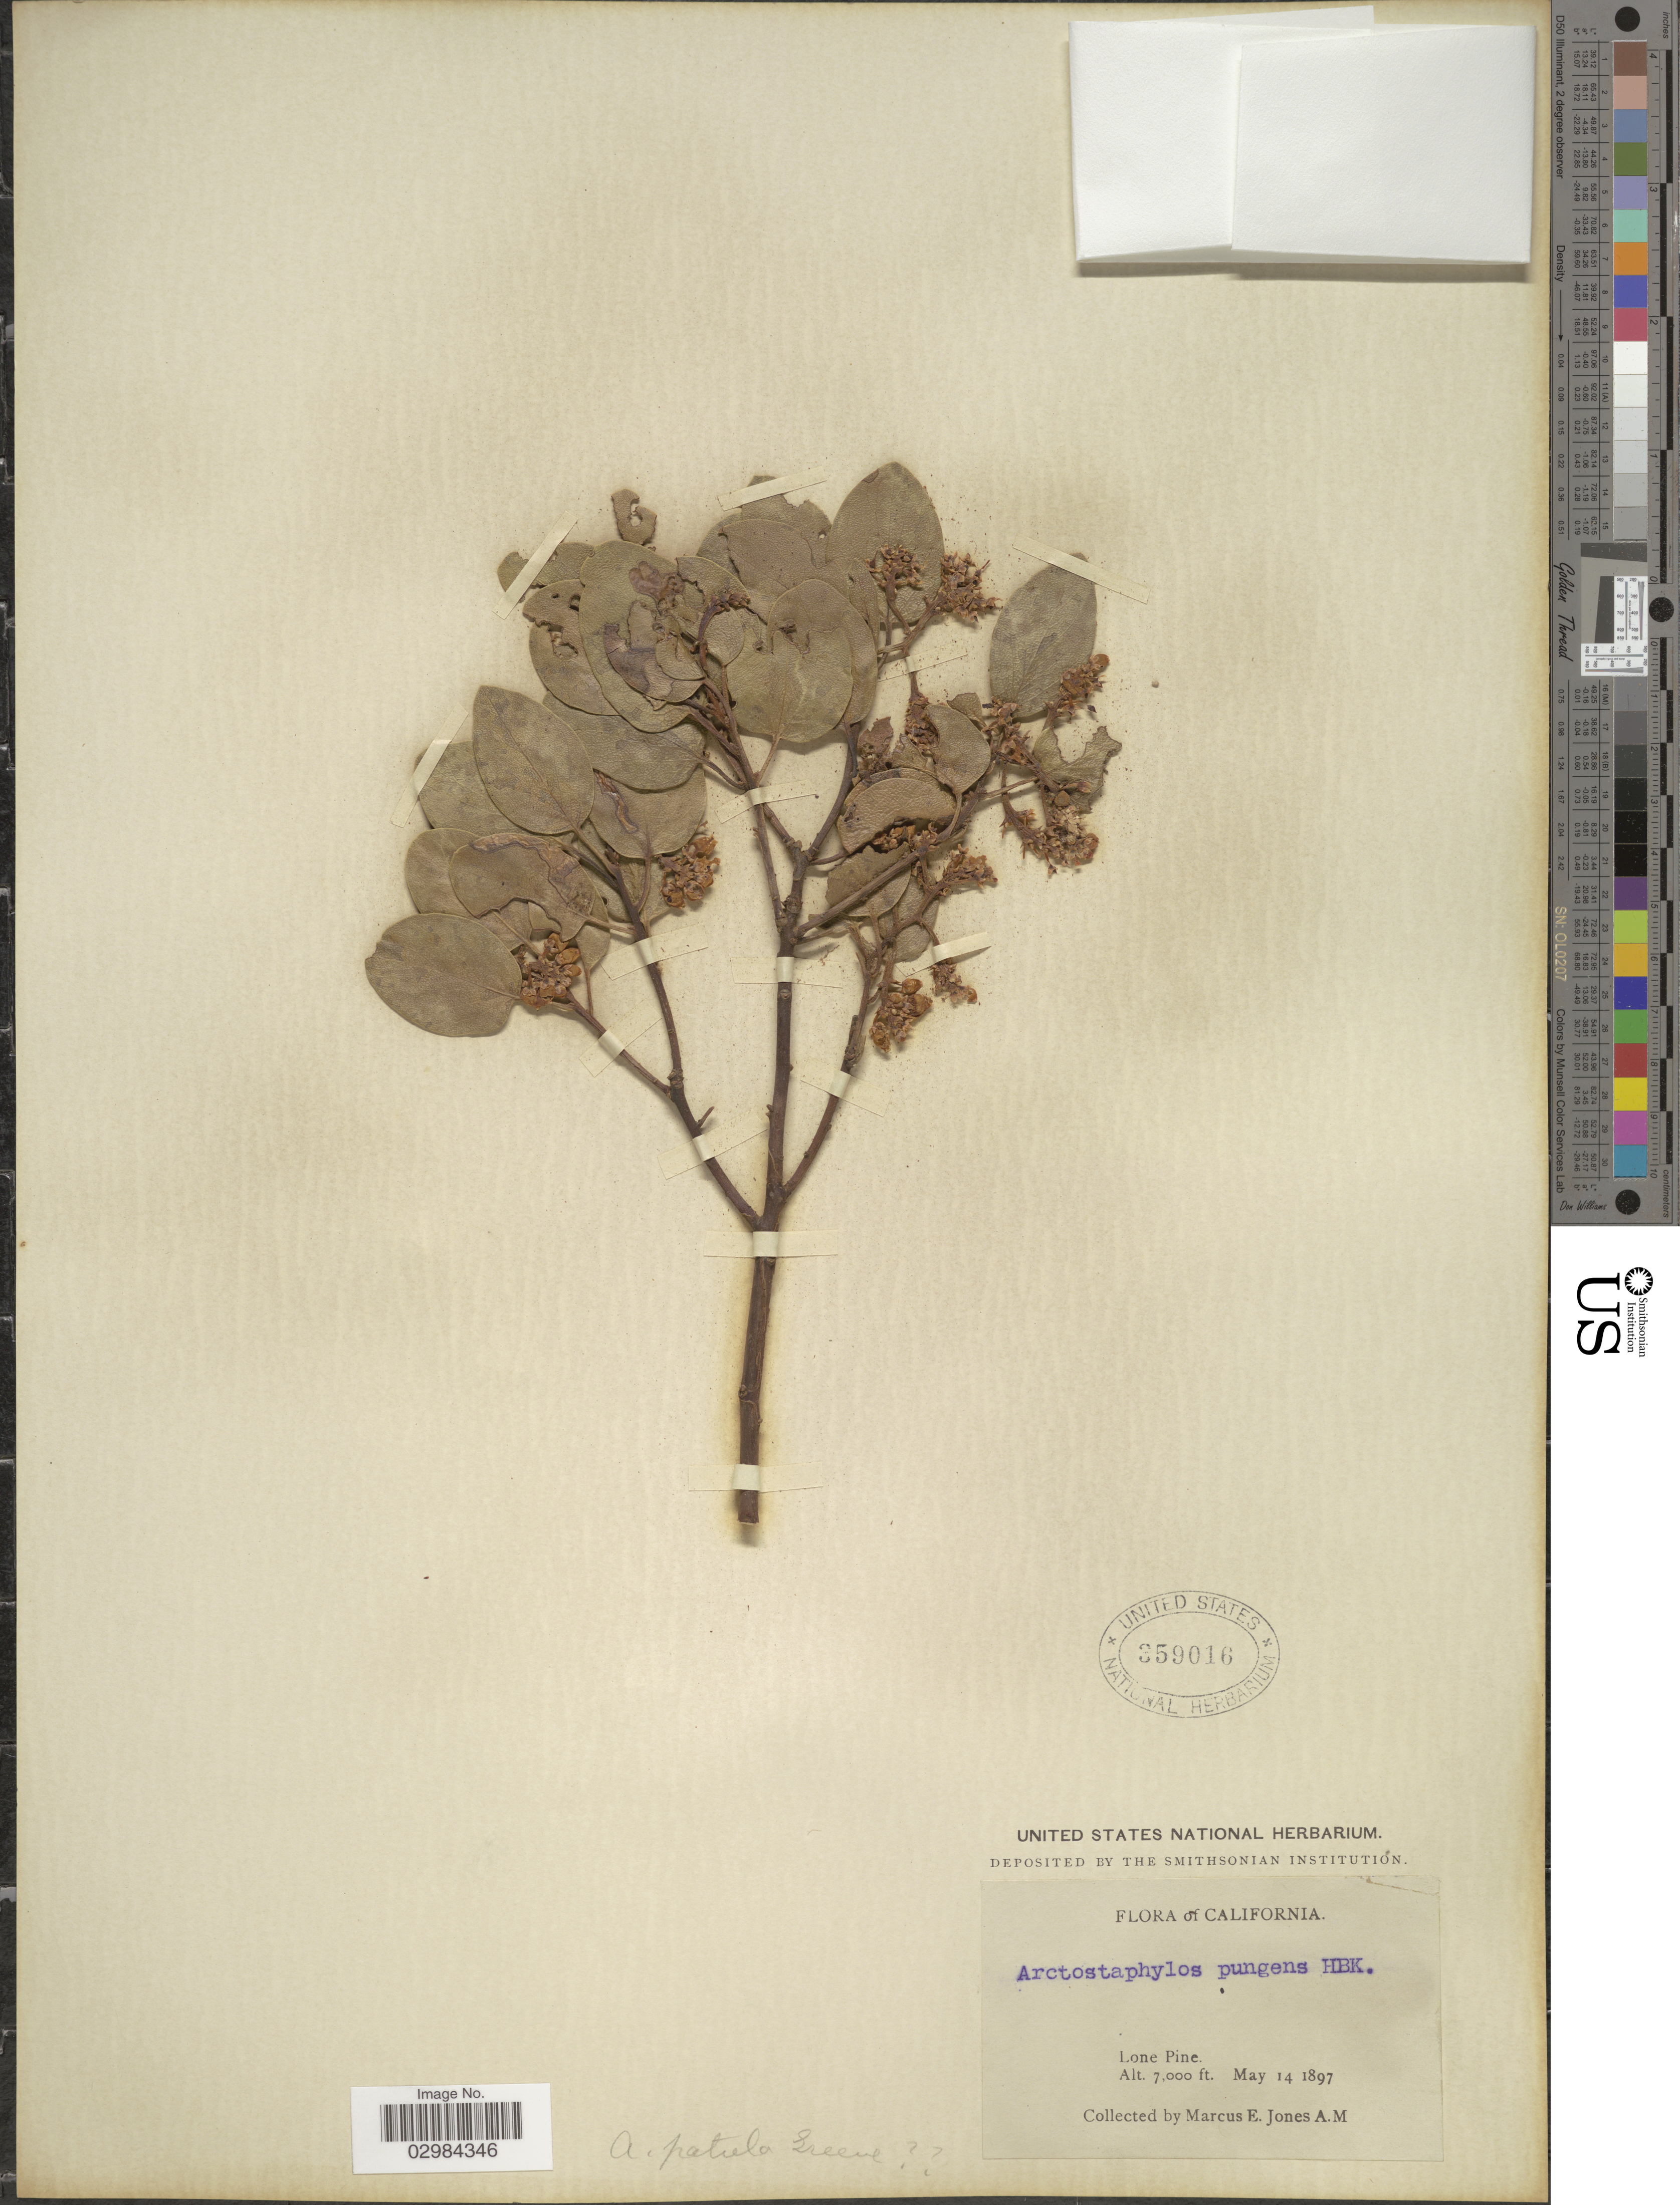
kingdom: Plantae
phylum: Tracheophyta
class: Magnoliopsida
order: Ericales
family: Ericaceae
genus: Arctostaphylos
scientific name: Arctostaphylos patula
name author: Greene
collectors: M. E. Jones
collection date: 1897-05-14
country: United States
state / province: California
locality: Lone Pine.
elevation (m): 2134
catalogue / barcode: US 359016